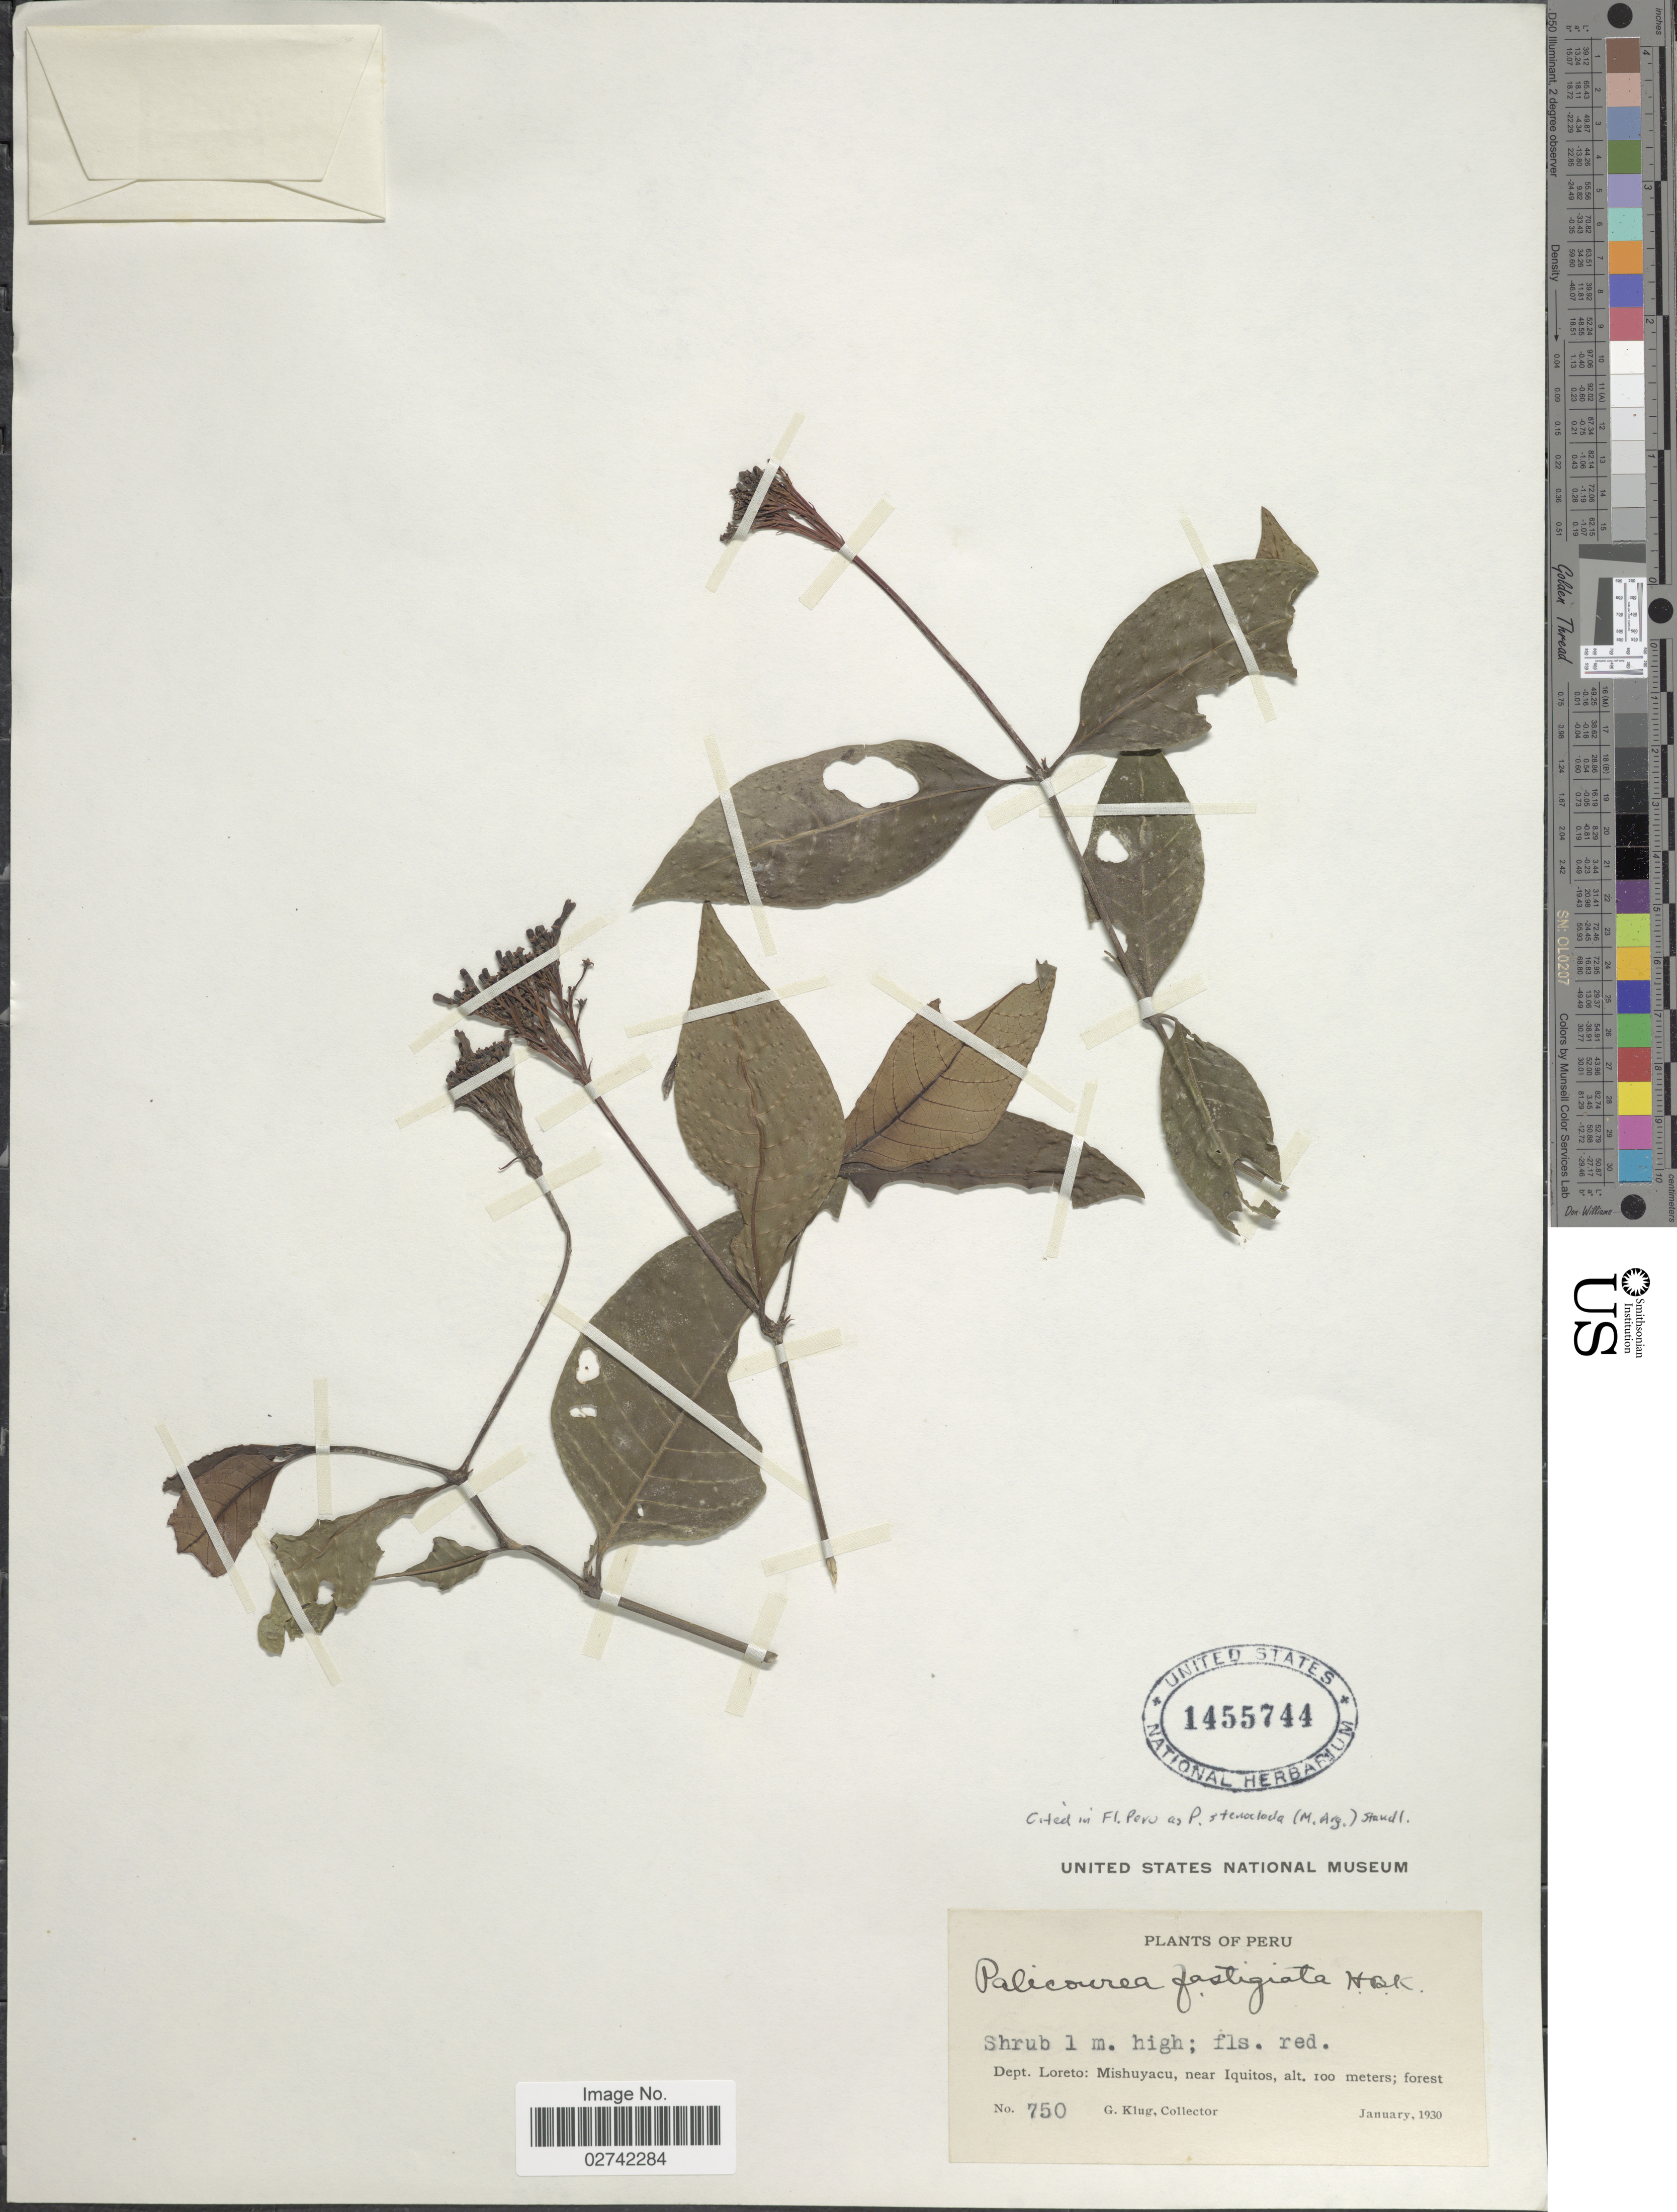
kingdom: Plantae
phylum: Tracheophyta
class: Magnoliopsida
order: Gentianales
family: Rubiaceae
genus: Palicourea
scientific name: Palicourea stenoclada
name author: (Müll. Arg.) Standl.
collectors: G. Klug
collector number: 750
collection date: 1930-01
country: Peru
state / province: Loreto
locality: Mishuyacu, near Iquitos.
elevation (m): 100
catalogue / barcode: US 1455744